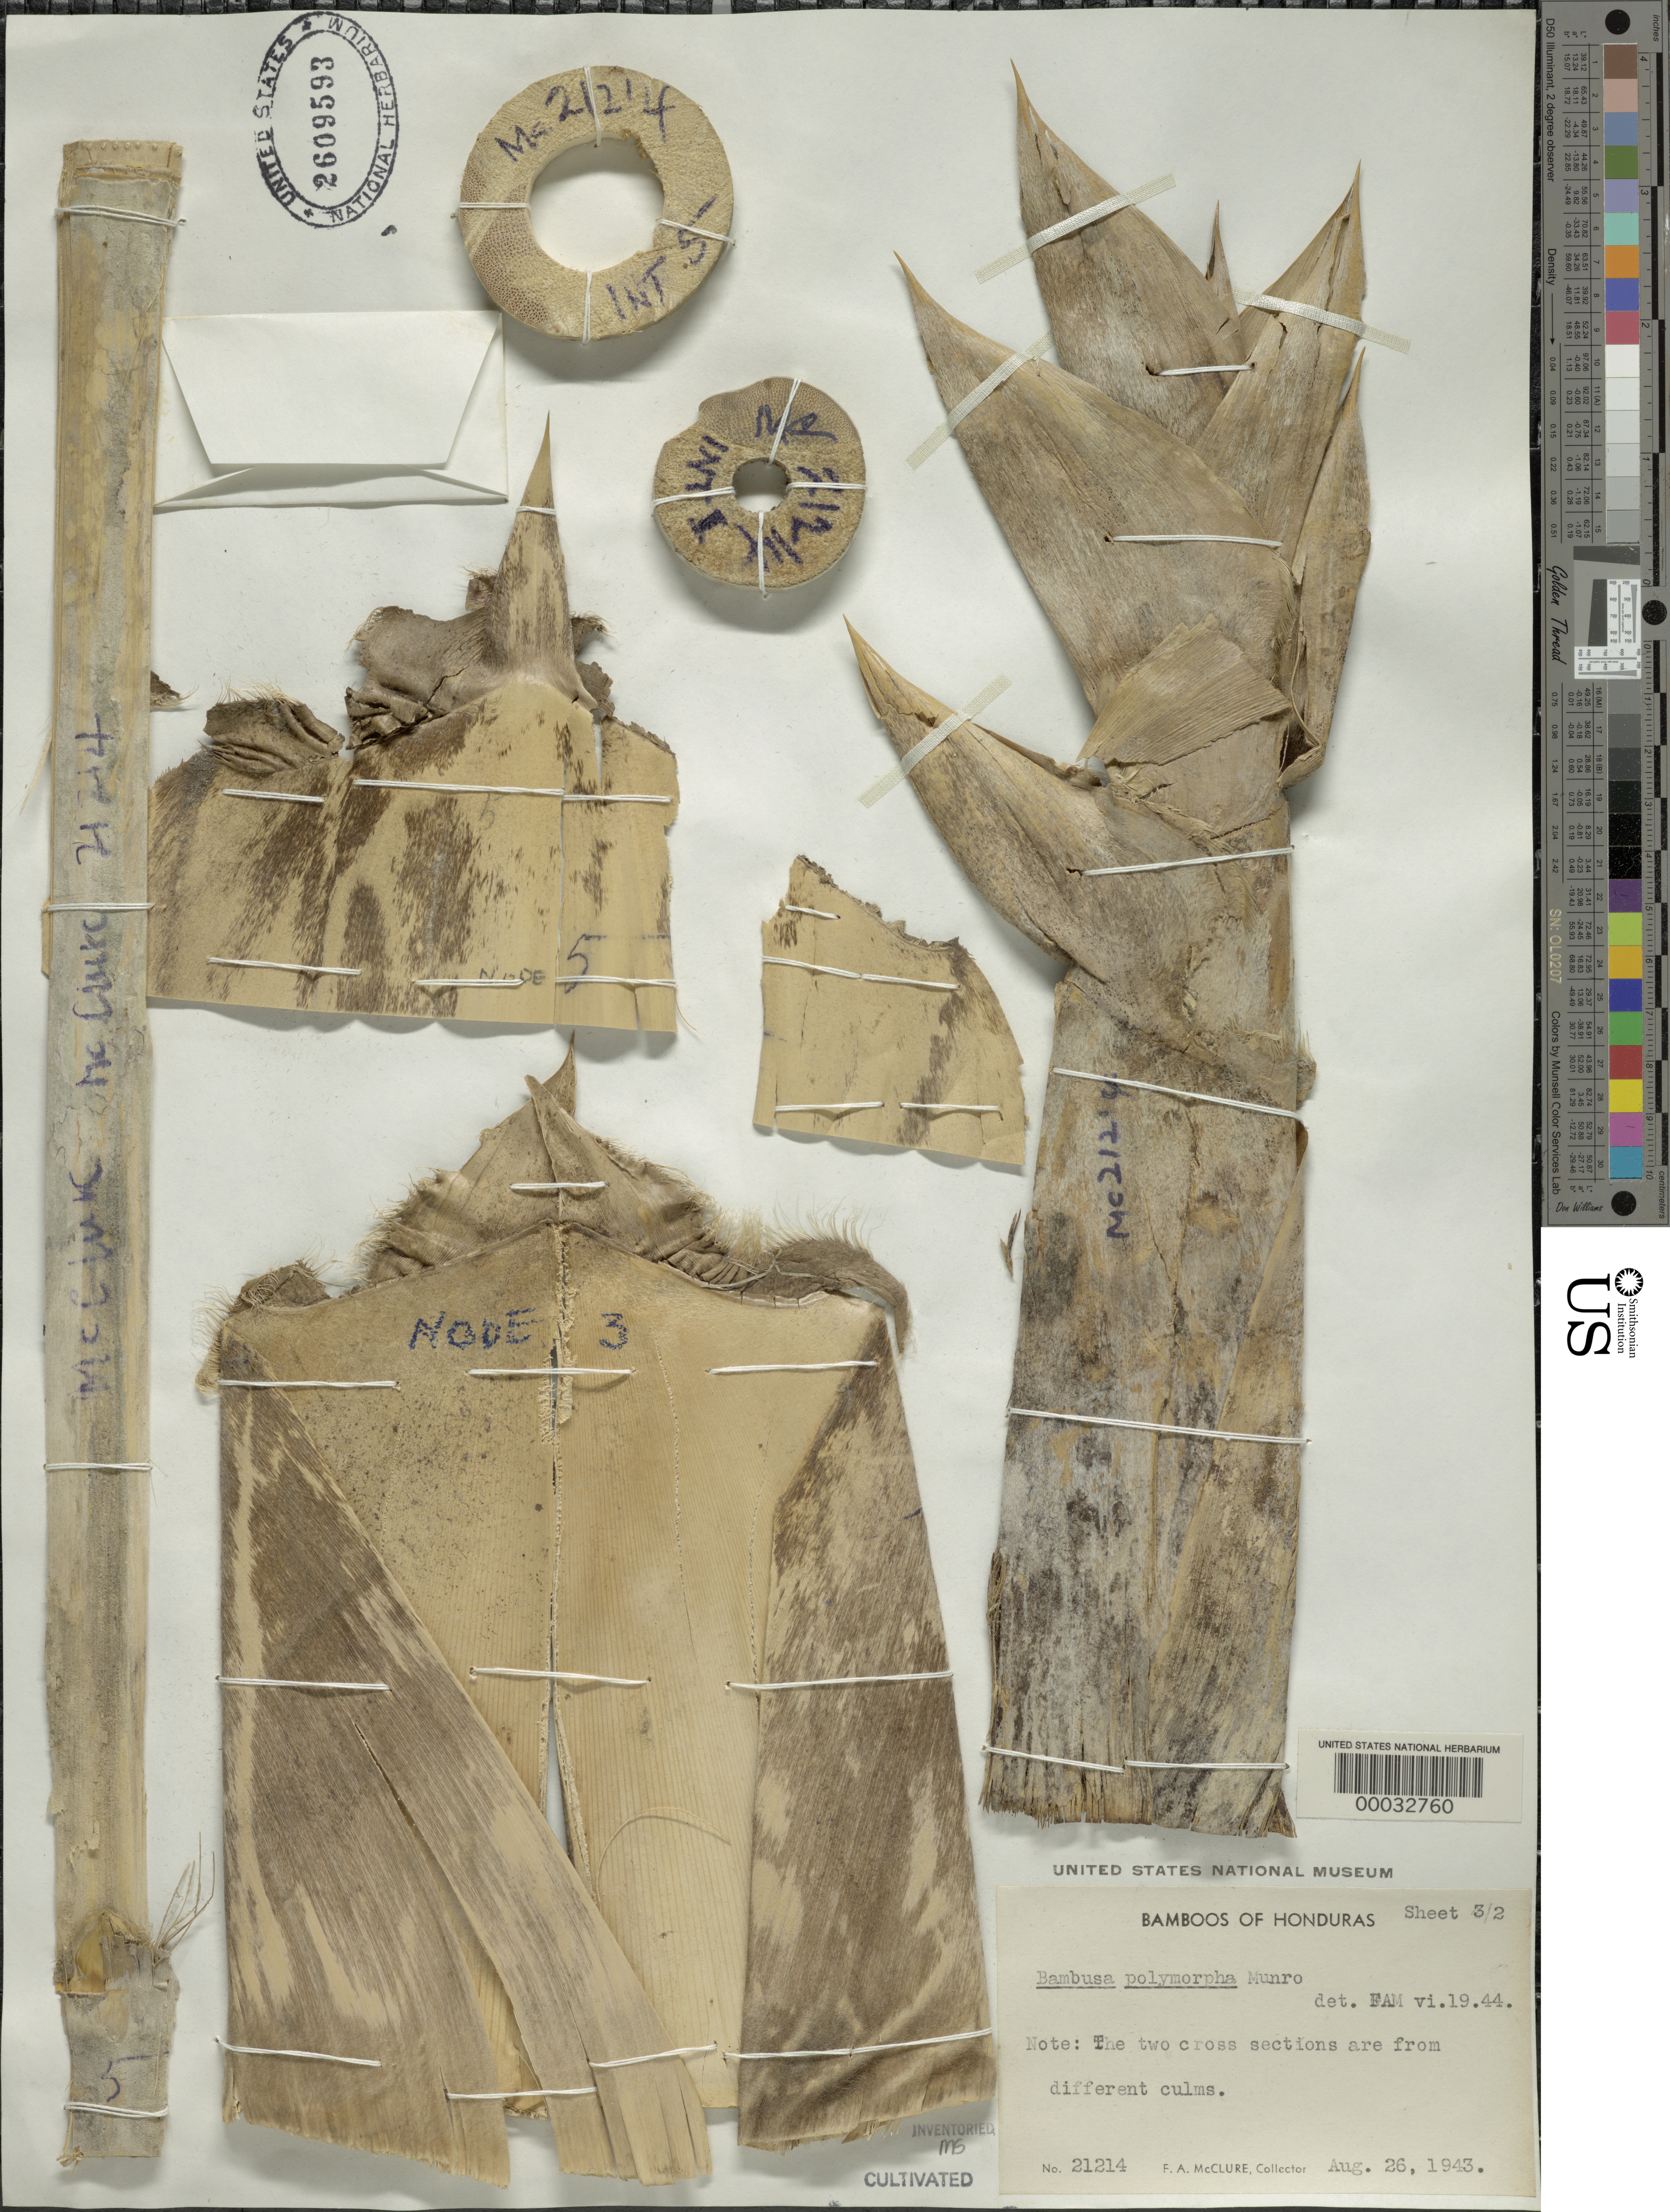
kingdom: Plantae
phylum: Tracheophyta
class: Liliopsida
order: Poales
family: Poaceae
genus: Bambusa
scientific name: Bambusa polymorpha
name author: Munro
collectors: F. A. McClure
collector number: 21214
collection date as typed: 26 Aug 1943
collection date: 1943-08-26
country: Panama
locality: Esperimental Gardens-summit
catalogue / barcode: US 2609593